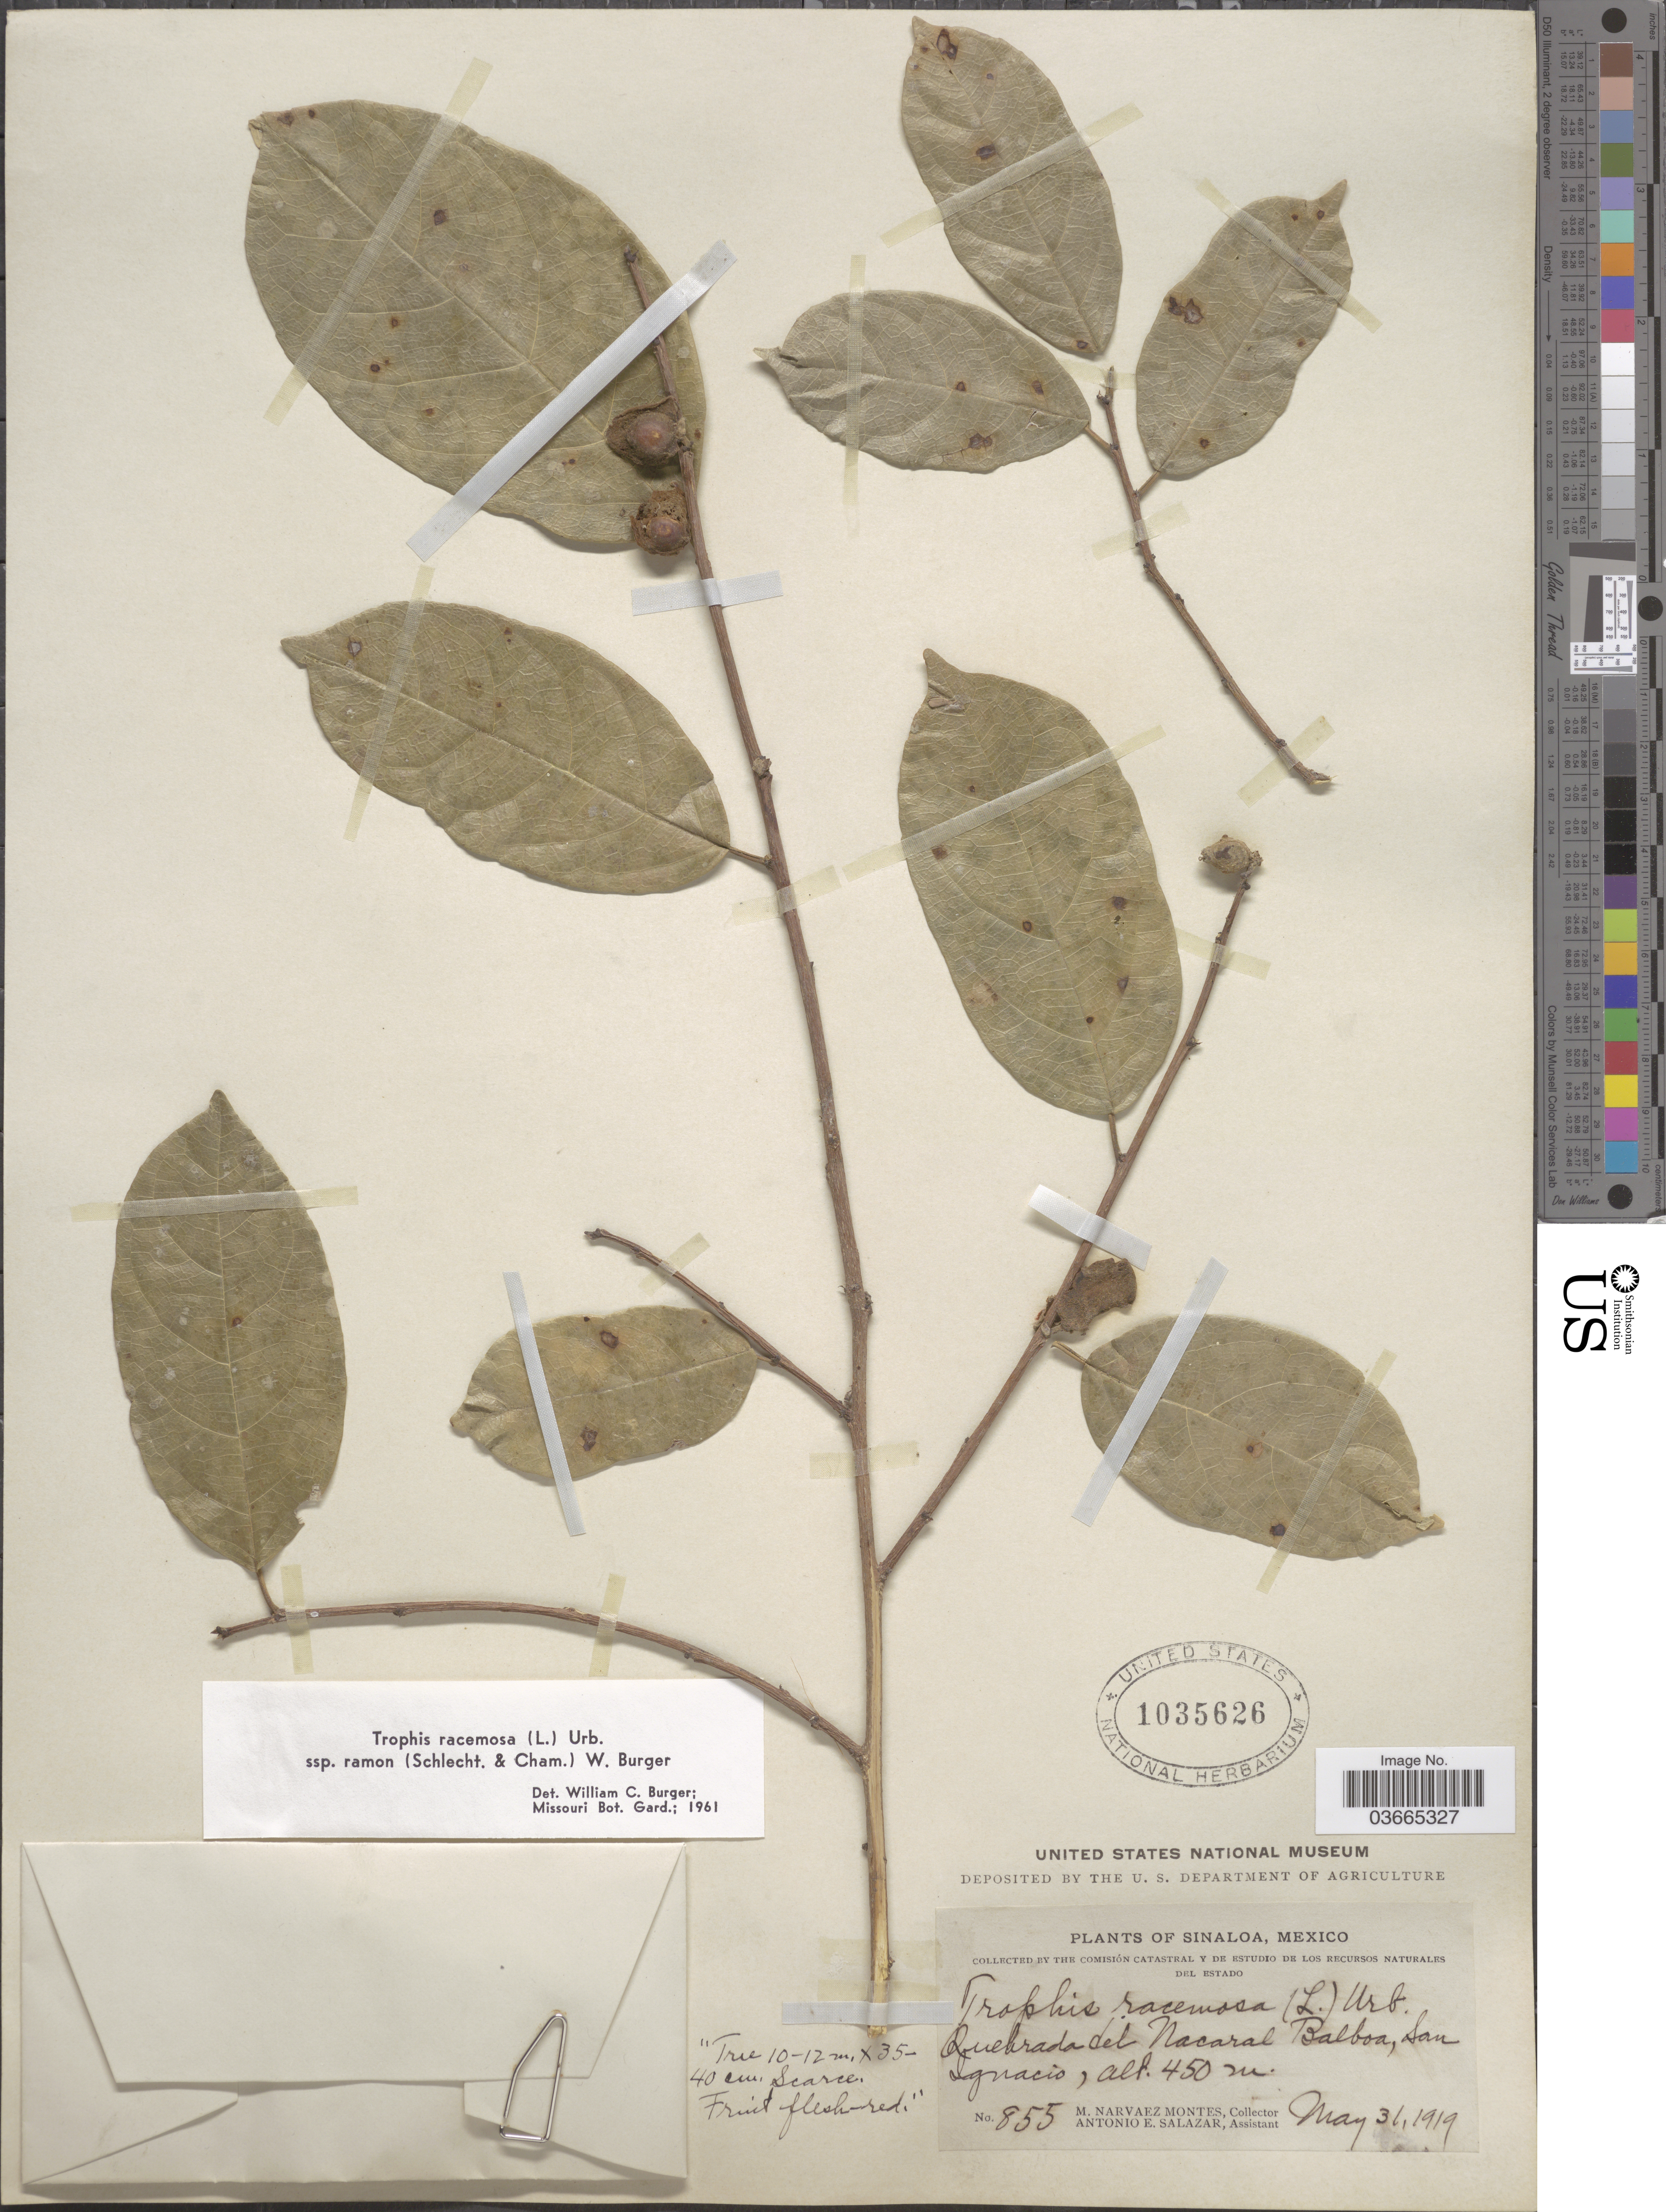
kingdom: Plantae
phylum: Tracheophyta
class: Magnoliopsida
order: Rosales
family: Moraceae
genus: Trophis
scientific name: Trophis racemosa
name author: (L.) Urb.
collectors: M. Narvaez M. & A. E. Salazar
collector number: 855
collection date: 1919-05-31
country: Mexico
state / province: Sinaloa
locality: Quebrada del Nacaral Balboa, San Ignacio.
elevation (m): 450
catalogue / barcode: US 1035626